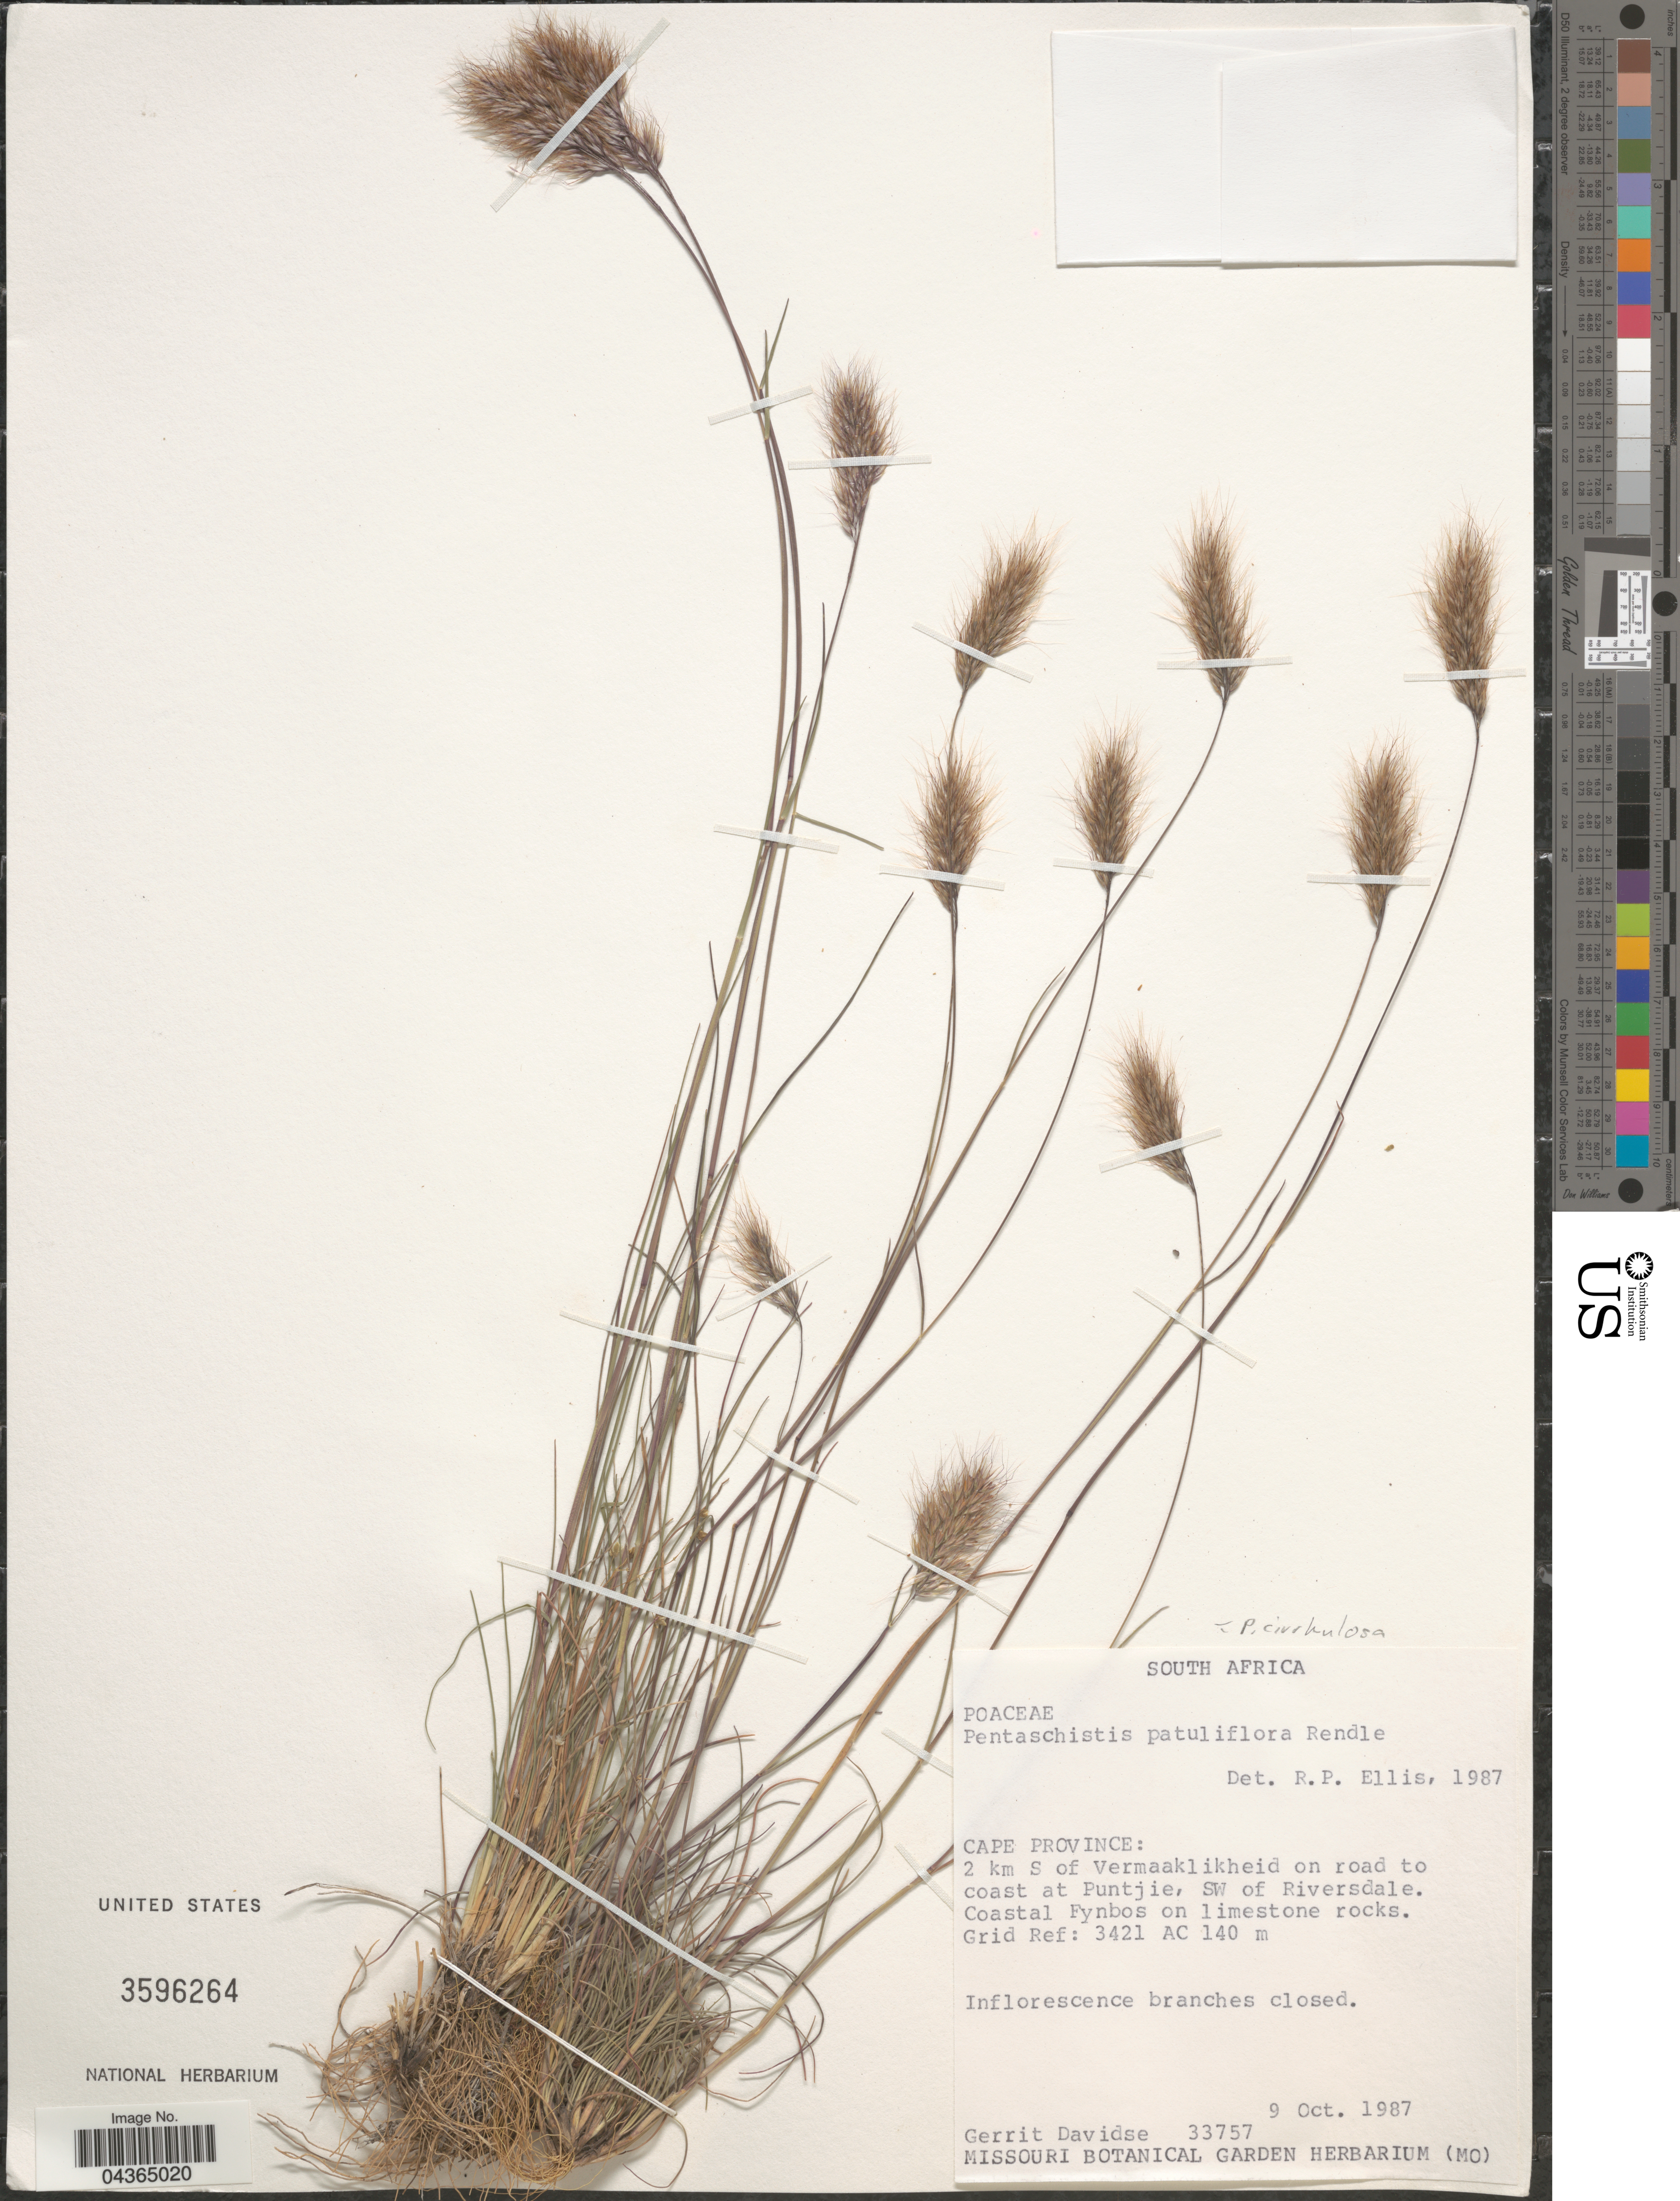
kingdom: Plantae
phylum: Tracheophyta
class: Liliopsida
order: Poales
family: Poaceae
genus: Pentameris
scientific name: Pentameris cirrhulosa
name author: (Nees) Steud.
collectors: G. Davidse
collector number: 33757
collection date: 1987-10-09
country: South Africa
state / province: Western Cape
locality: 2 km S of Vermaaklikheid on road to coast at Puntjie, SW of Riversdale. Coastal Fynbos on limestone rocks. Grid Ref: 3421 AC.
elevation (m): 140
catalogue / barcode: US 3596264